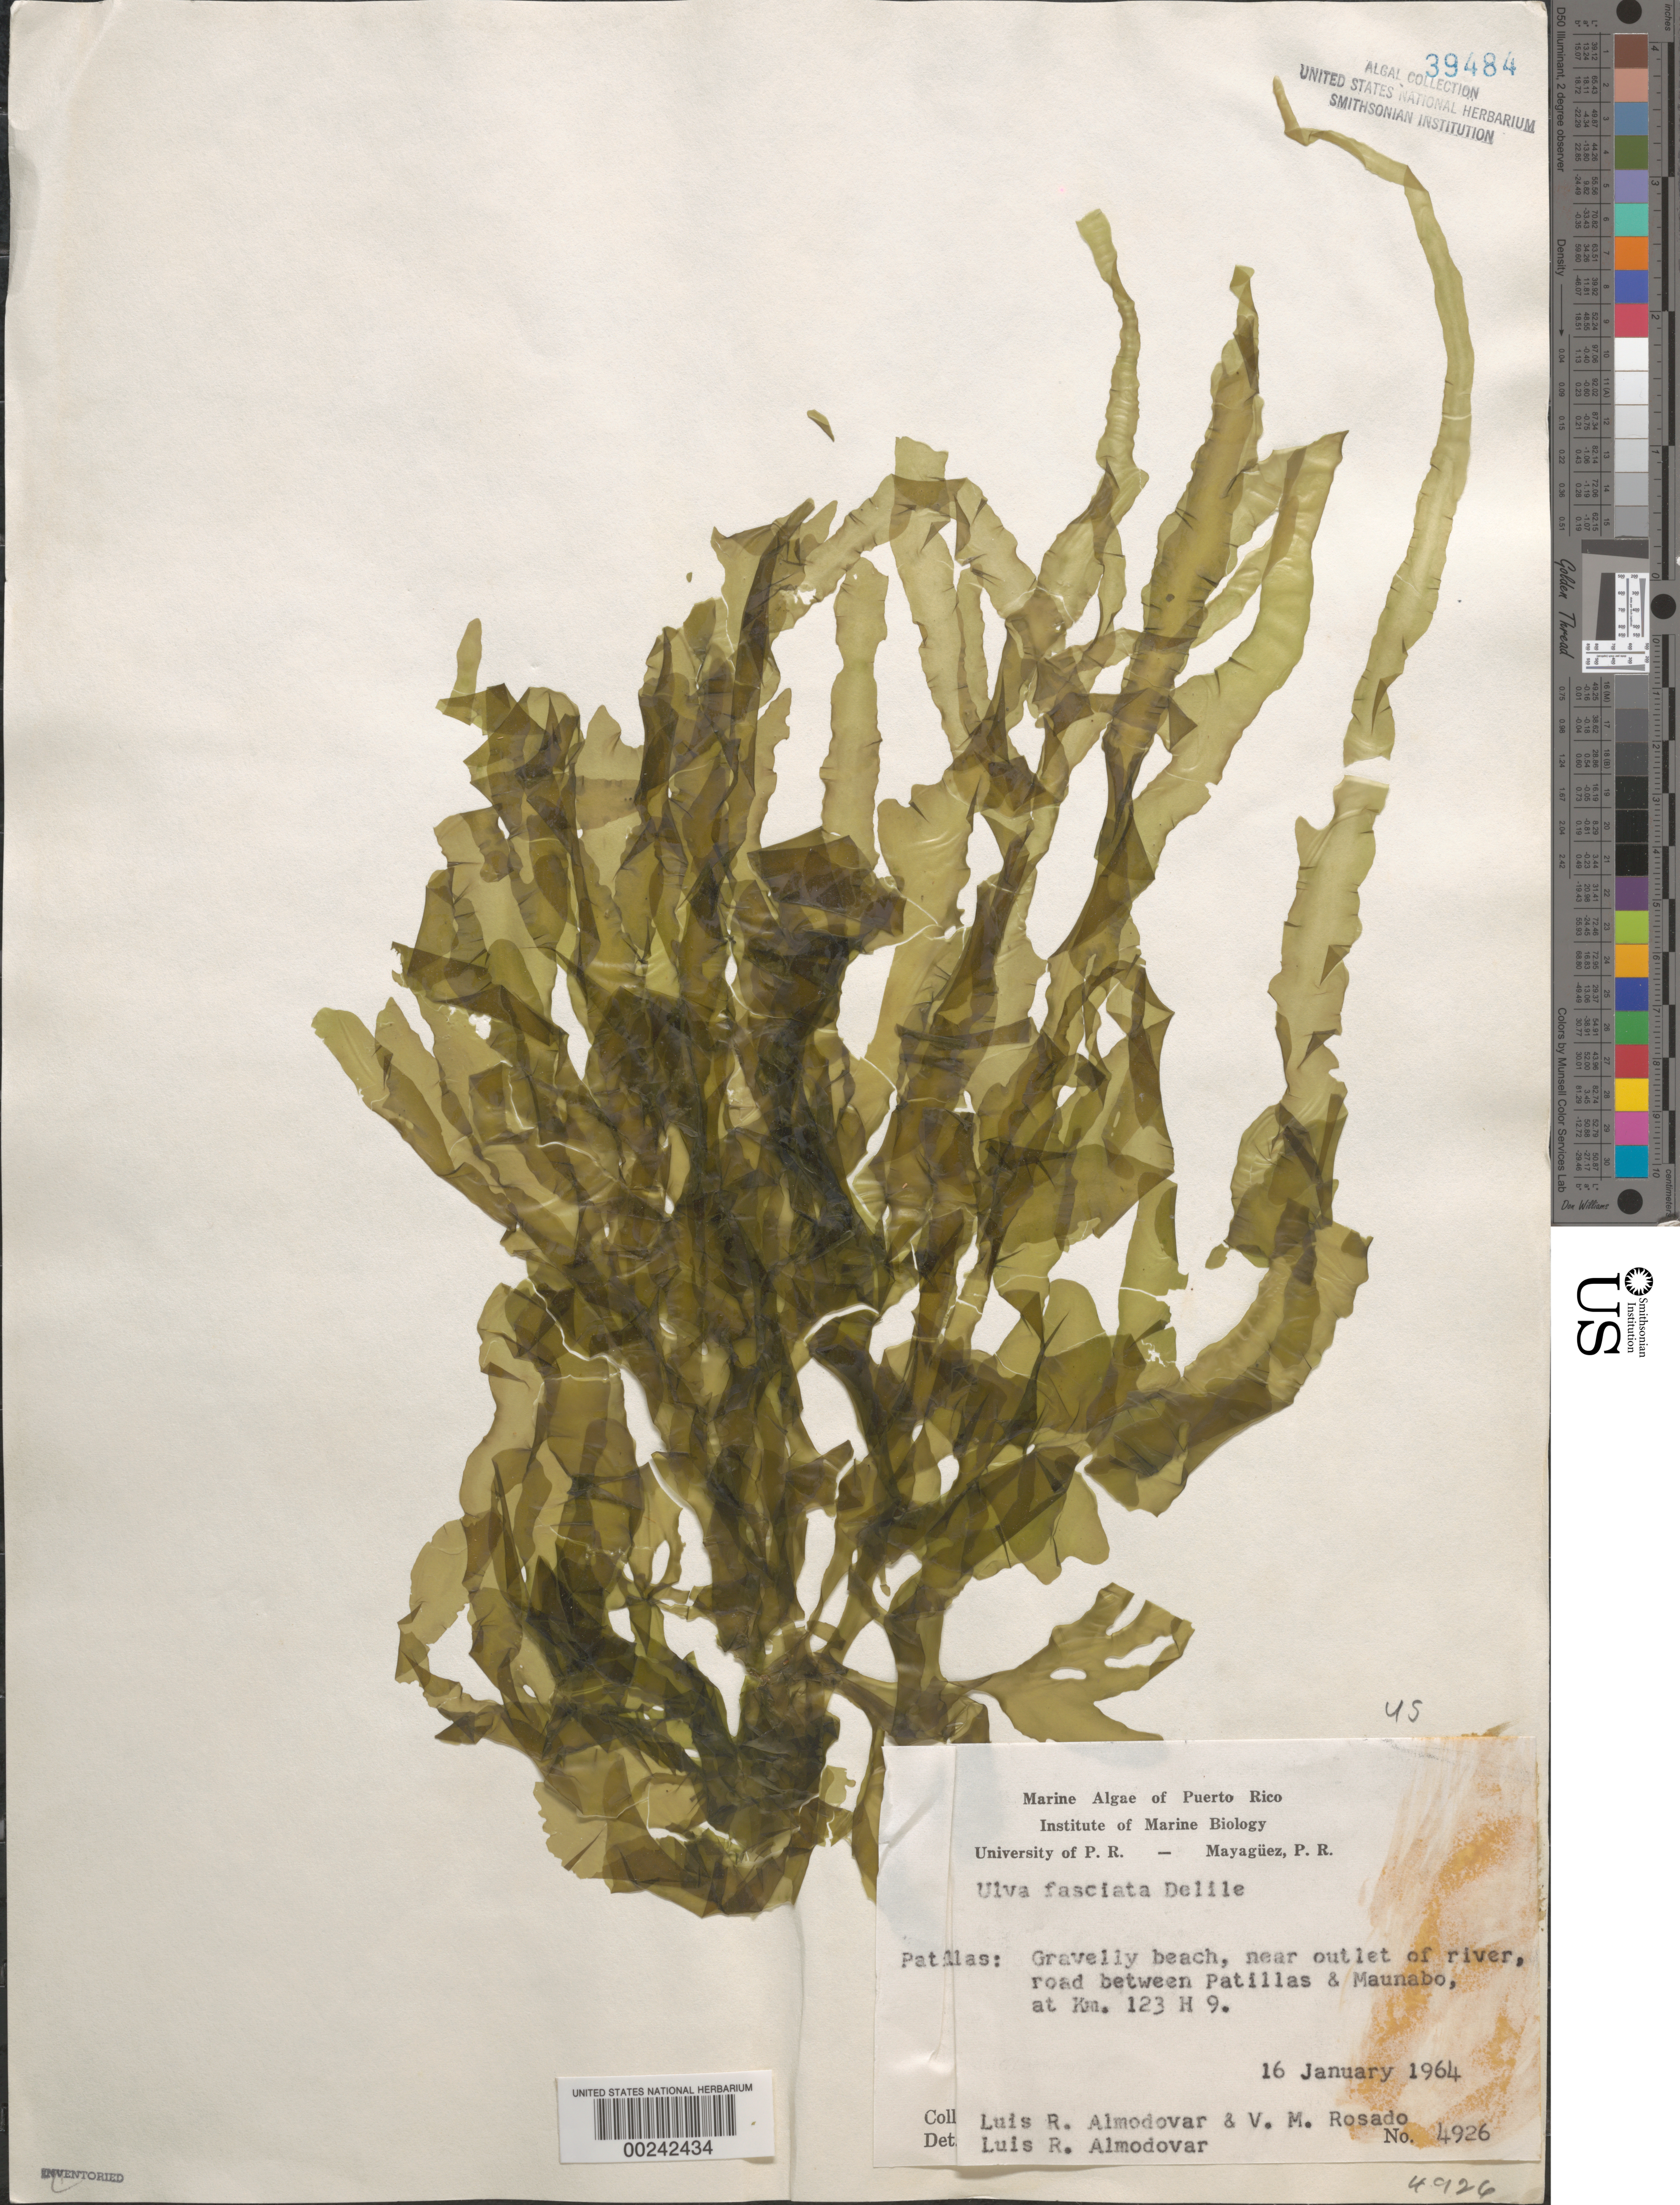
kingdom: Plantae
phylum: Chlorophyta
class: Ulvophyceae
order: Ulvales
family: Ulvaceae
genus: Ulva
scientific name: Ulva lactuca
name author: L.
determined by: Algae name updating Project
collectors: L. Almodovar & V. Rosado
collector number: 4926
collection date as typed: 16 Jan 1964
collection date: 1964-01-16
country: Puerto Rico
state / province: Patillas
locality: Km 123 h9 between patillas and maunabo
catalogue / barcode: US 39484